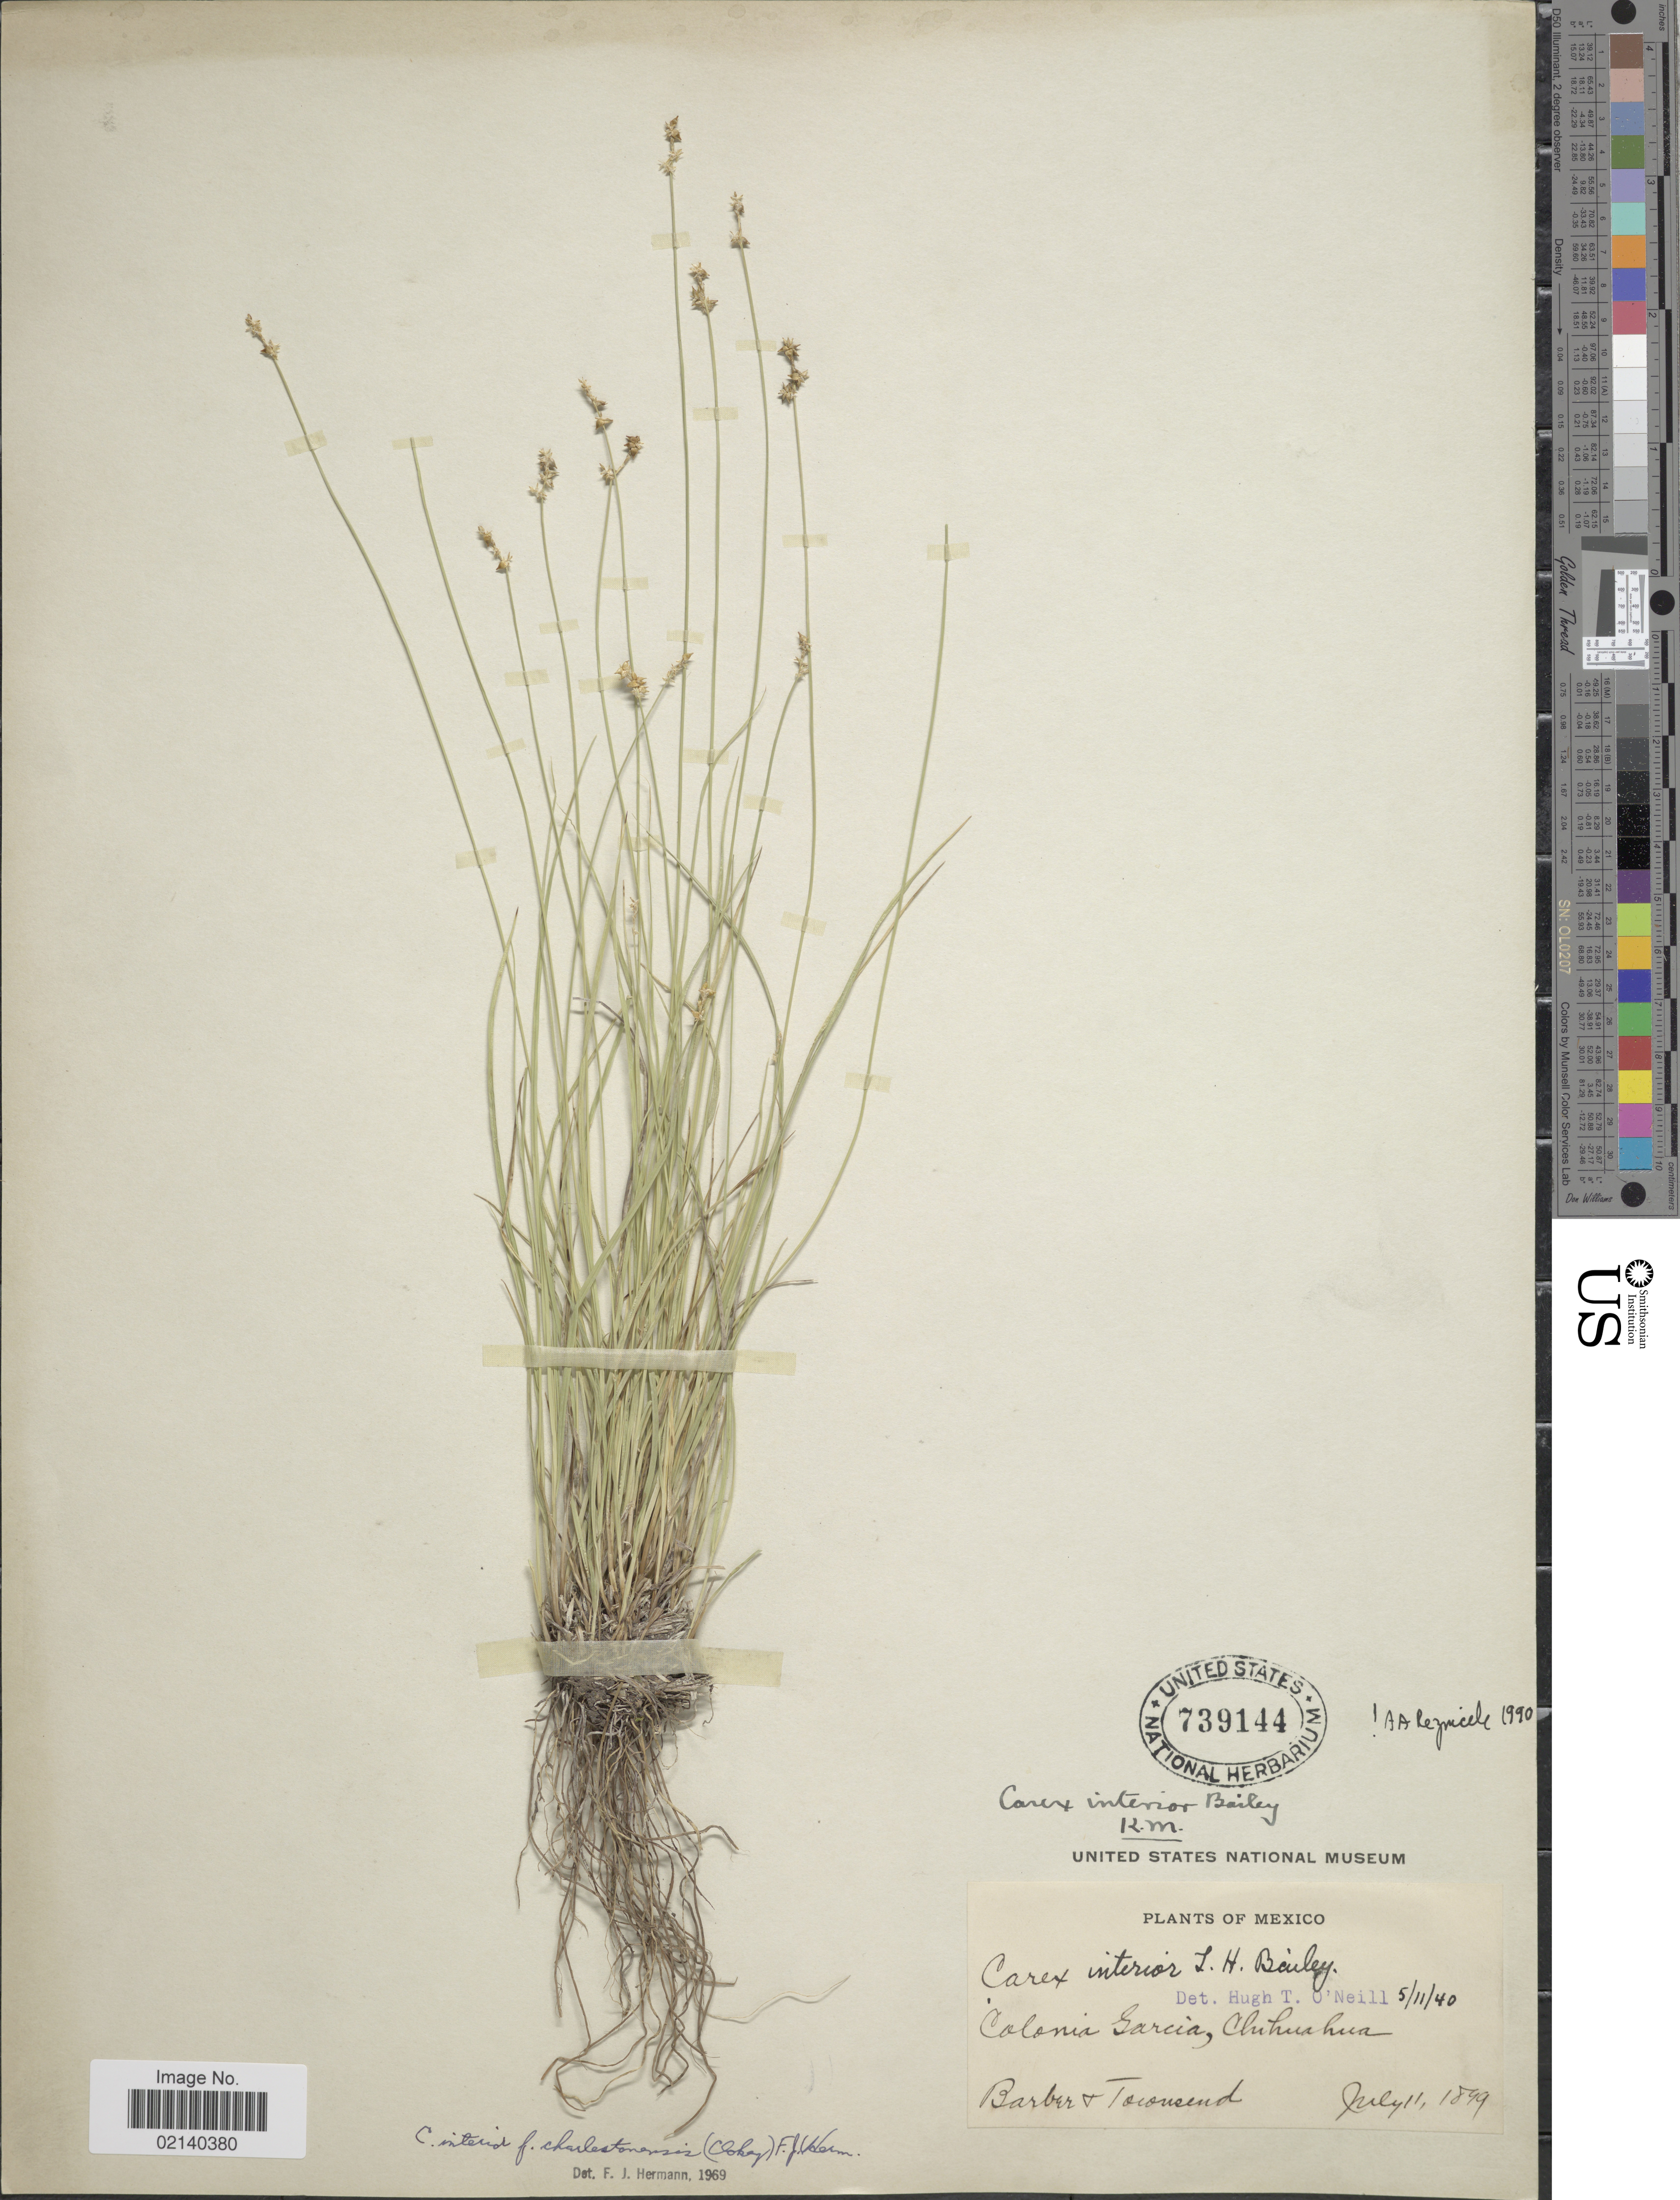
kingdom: Plantae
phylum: Tracheophyta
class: Liliopsida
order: Poales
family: Cyperaceae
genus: Carex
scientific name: Carex interior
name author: L.H. Bailey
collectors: -. Barber & Townsend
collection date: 1899-07-11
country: Mexico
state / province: Chihuahua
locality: Colonia Garcia.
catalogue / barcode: US 739144